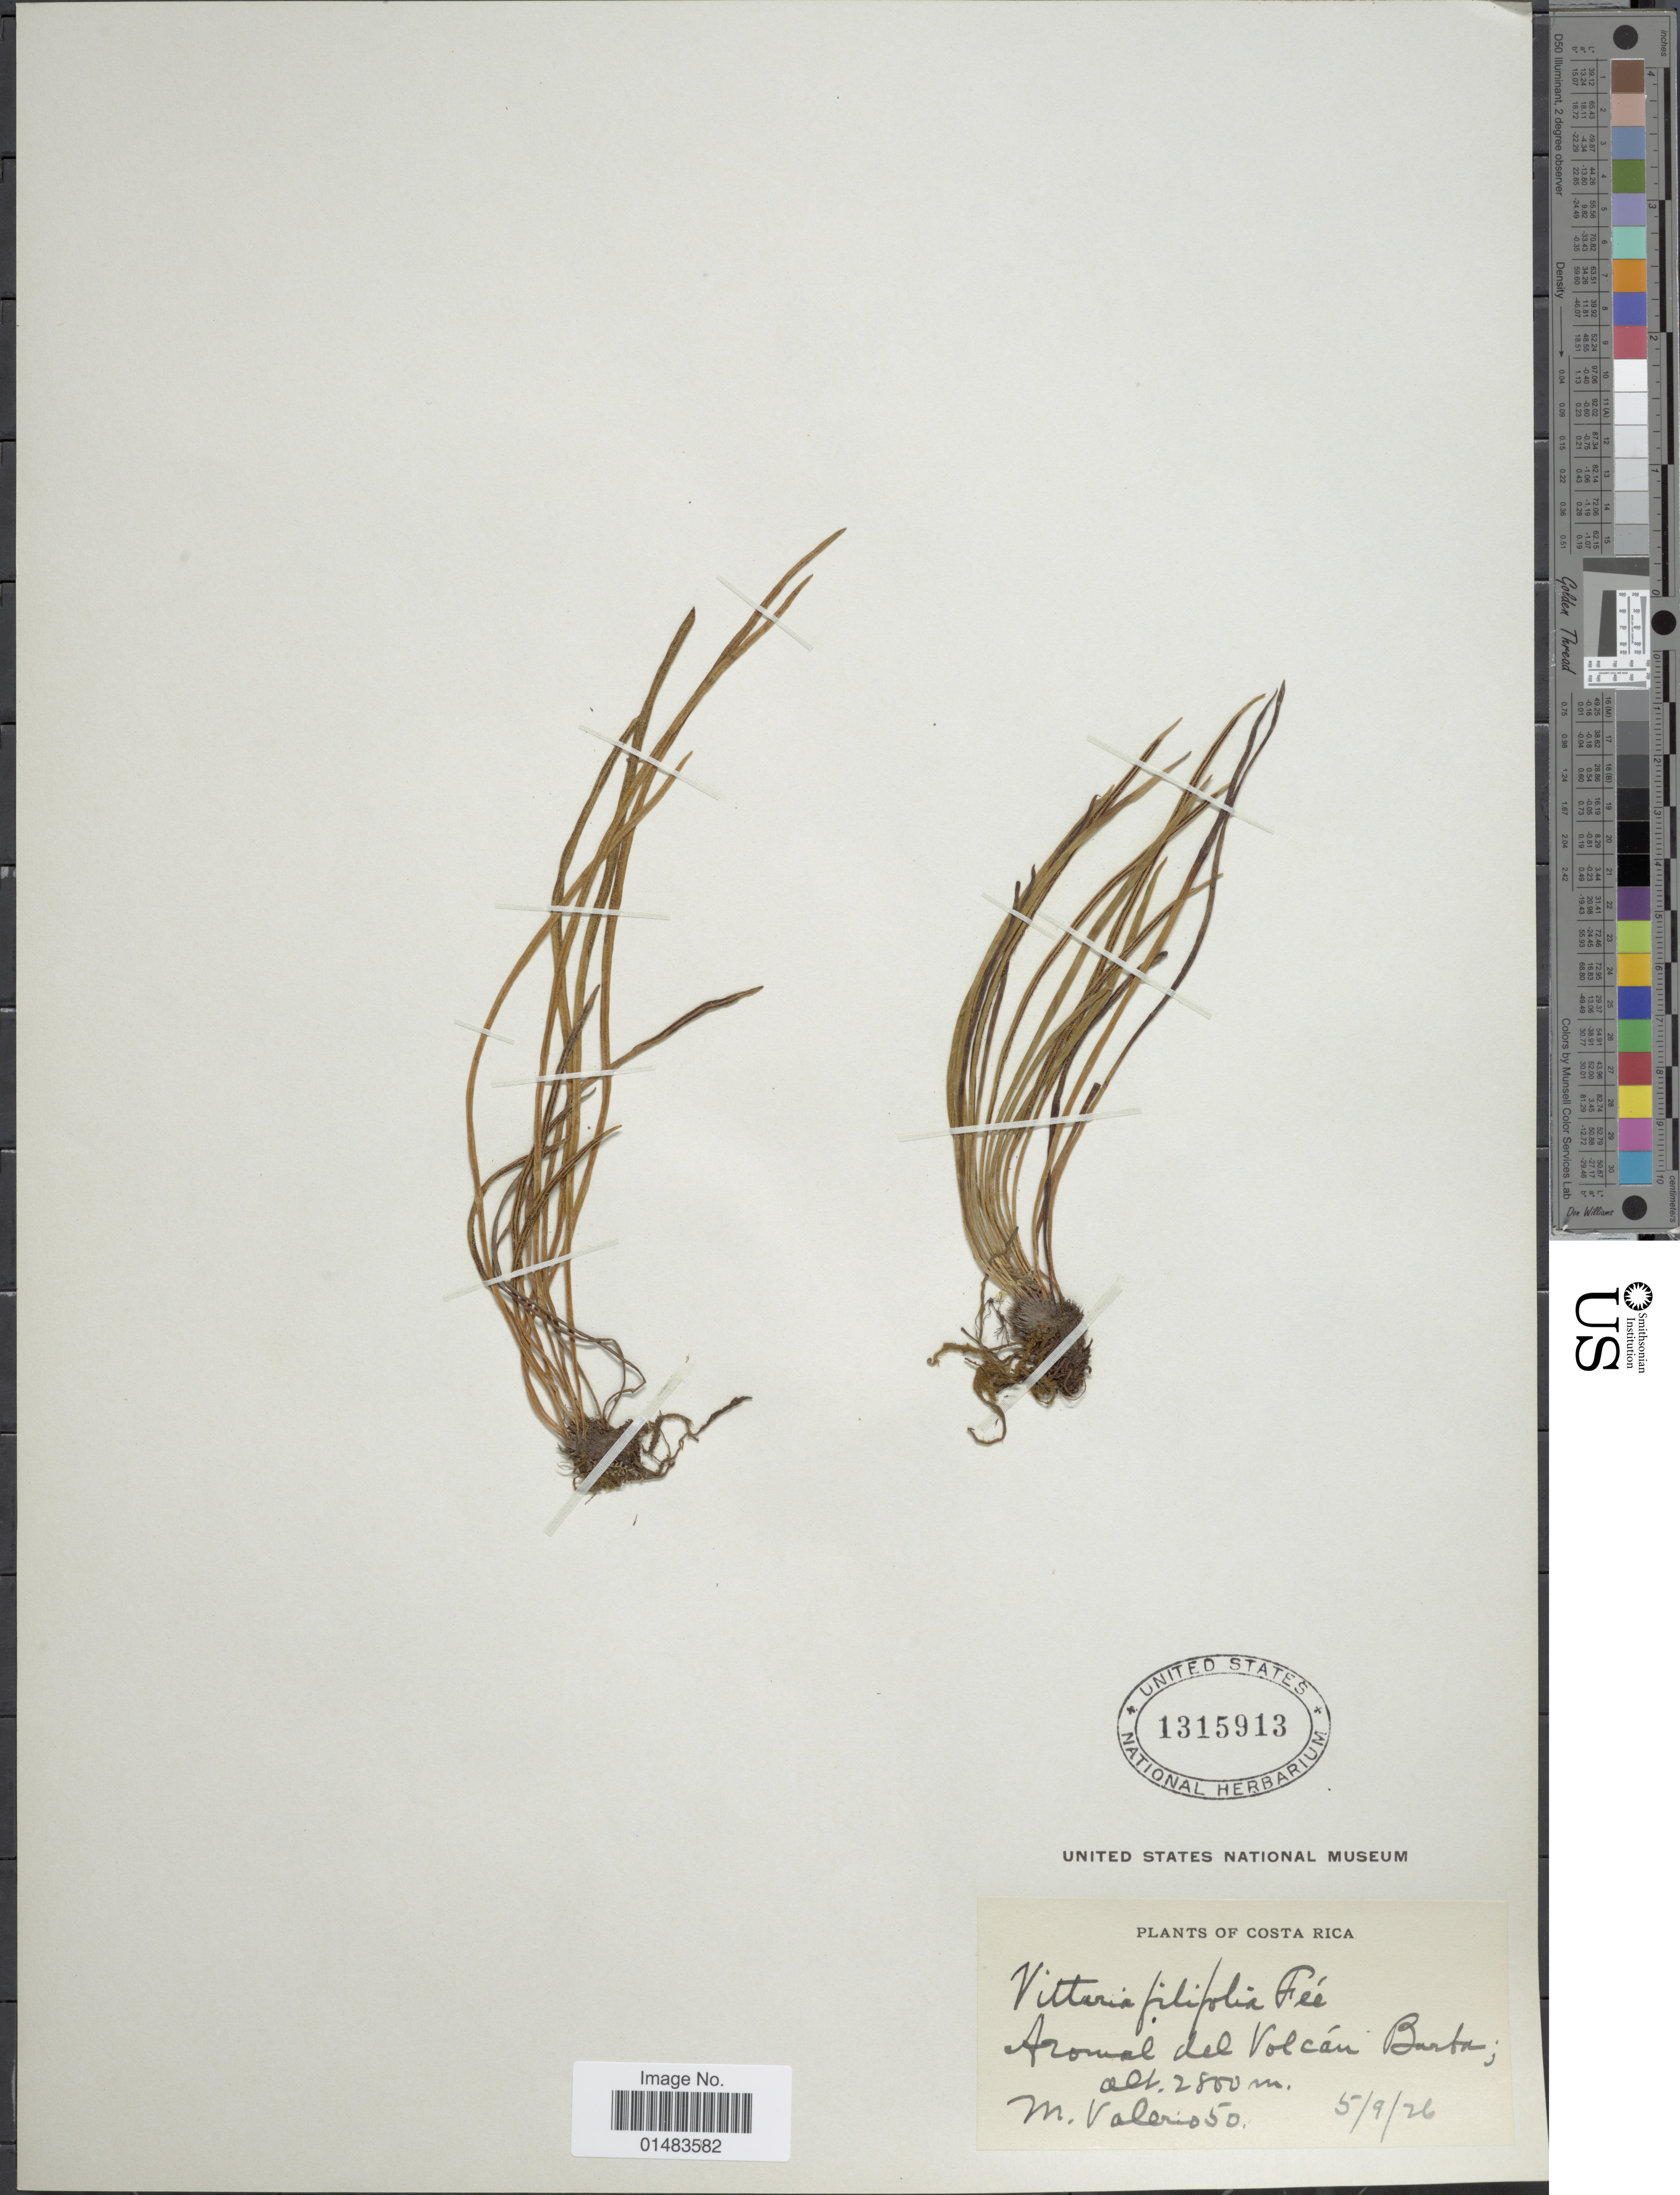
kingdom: Plantae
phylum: Tracheophyta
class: Polypodiopsida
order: Polypodiales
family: Pteridaceae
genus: Vittaria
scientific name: Vittaria graminifolia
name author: Kaulf.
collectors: M. Valerio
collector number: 50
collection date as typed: Transcribed d/m/y: 5/9/26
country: Costa Rica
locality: Aromal del Volcan Barba.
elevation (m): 2800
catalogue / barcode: US 1315913